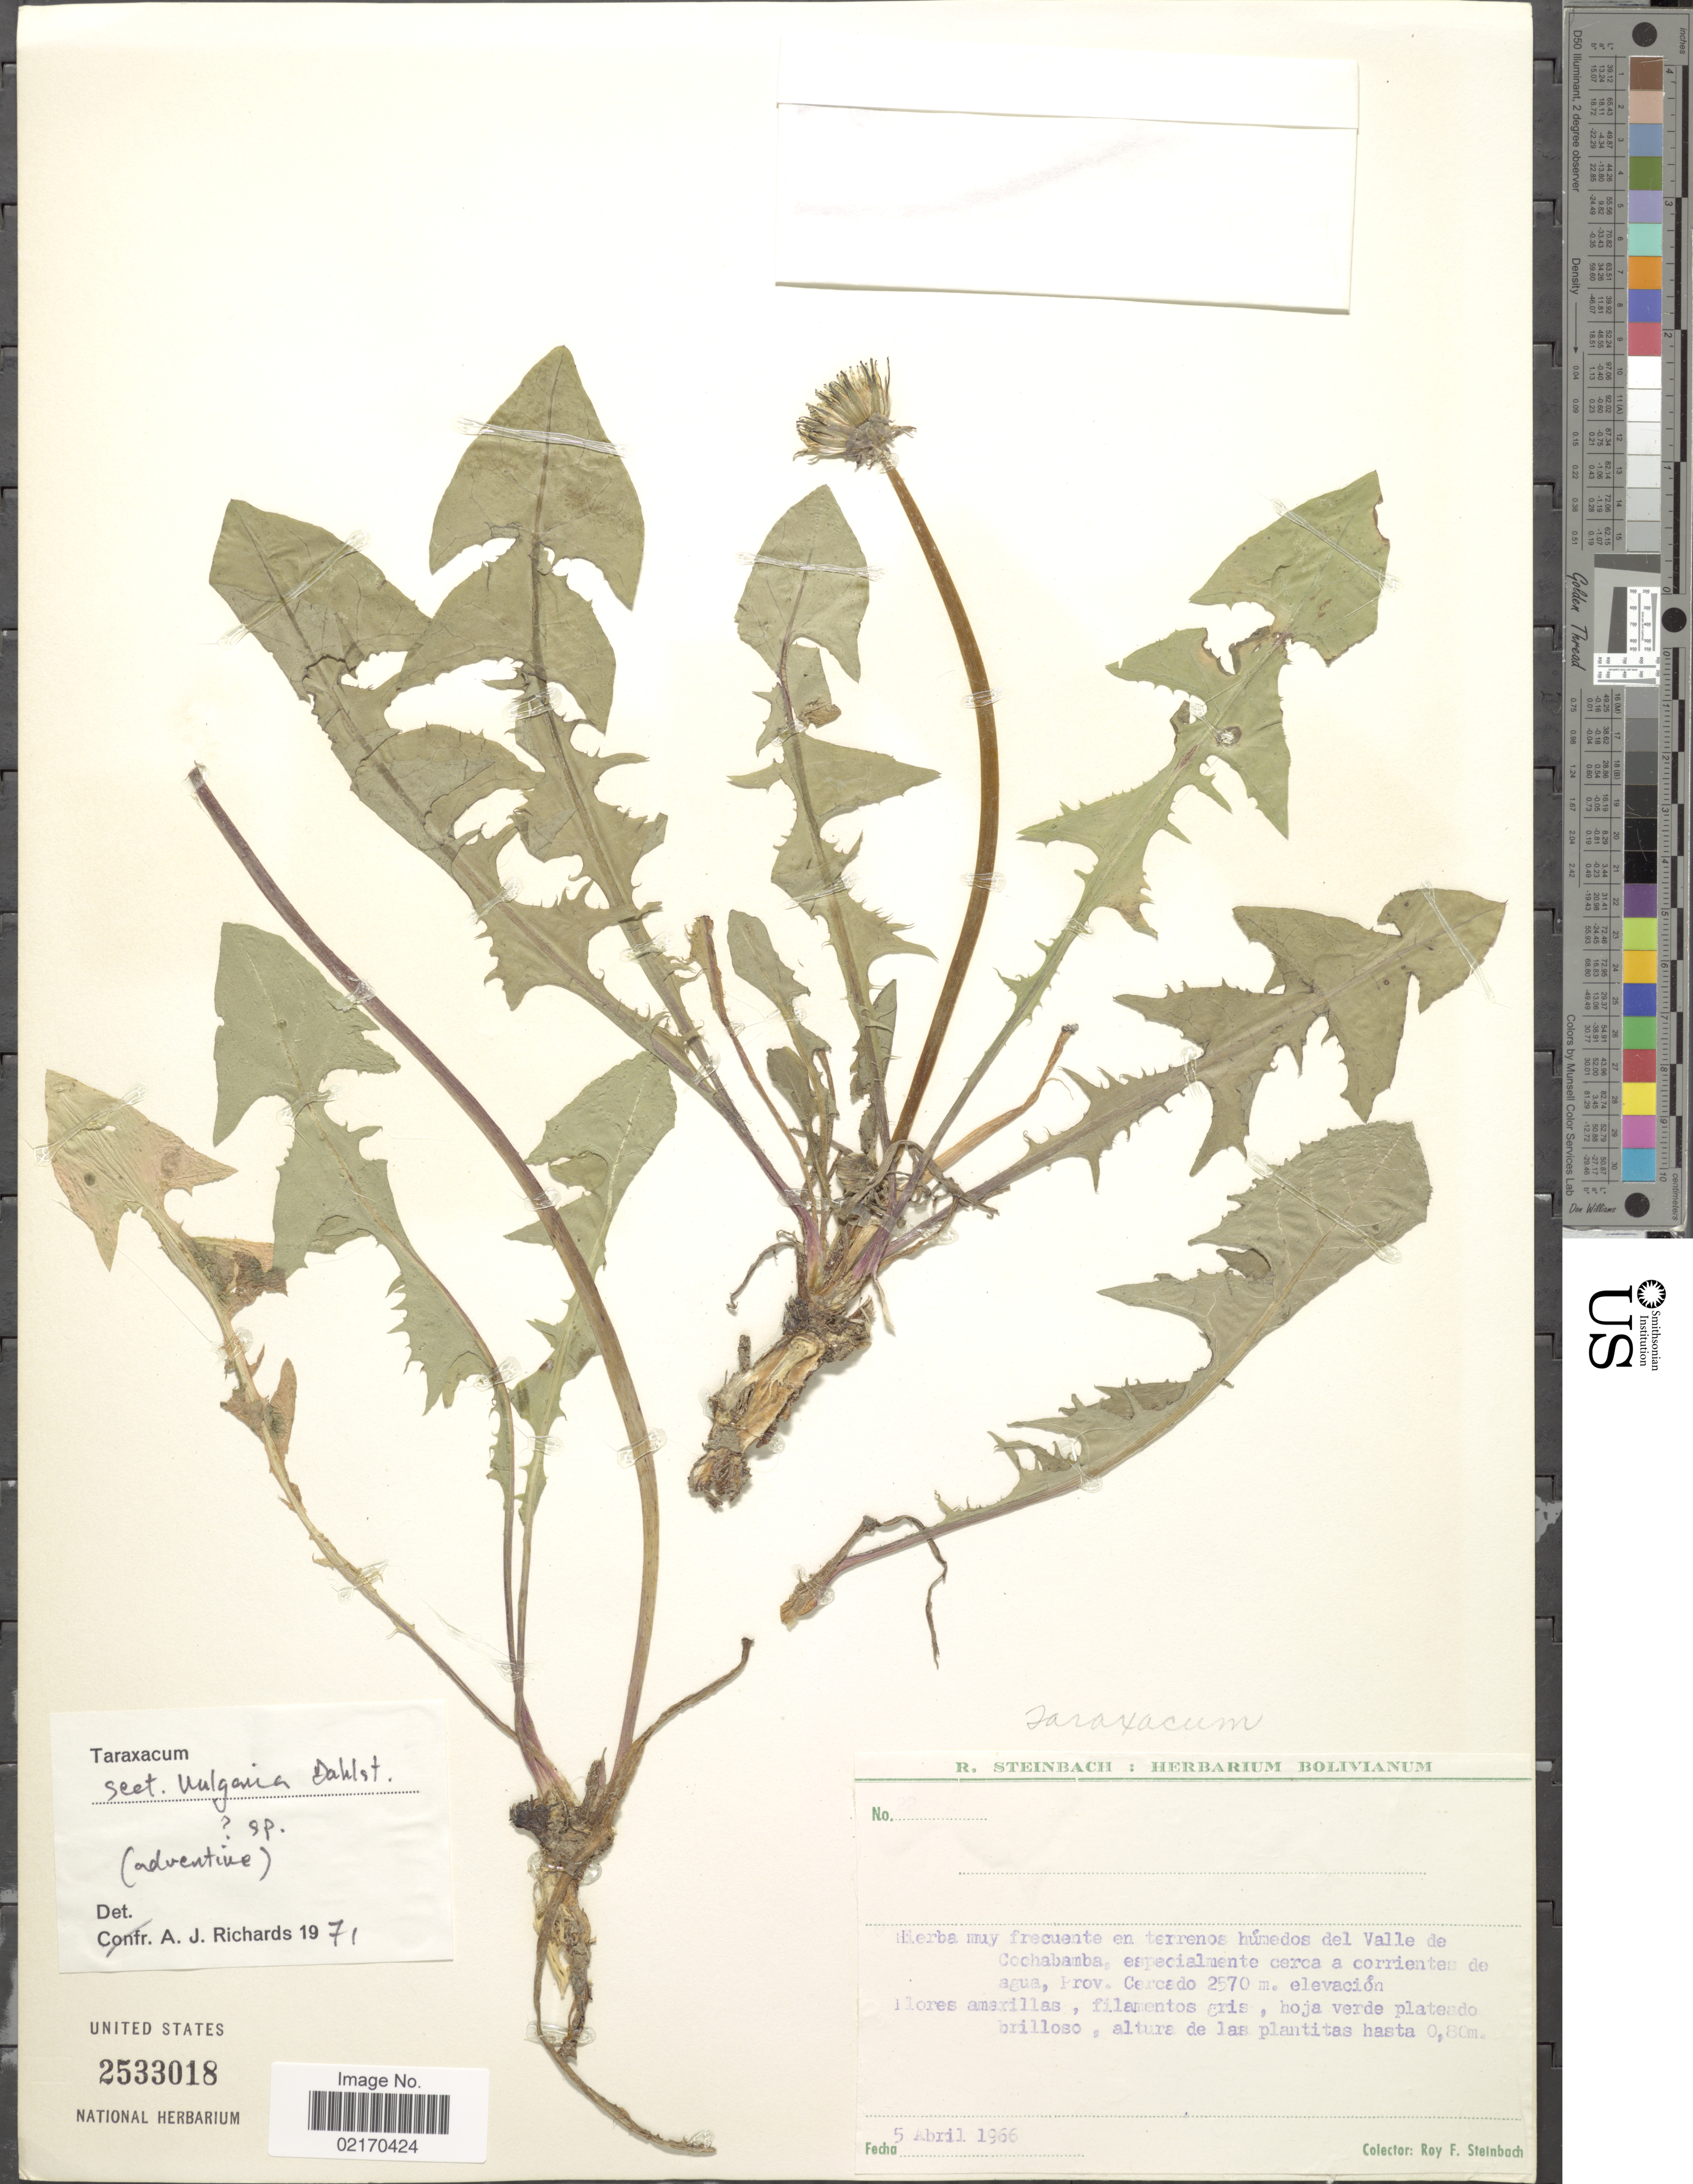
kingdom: Plantae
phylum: Tracheophyta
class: Magnoliopsida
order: Asterales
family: Asteraceae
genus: Taraxacum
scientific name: Taraxacum officinale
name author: G.H. Weber ex F.H. Wigg.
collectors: R. F. Steinbach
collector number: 22*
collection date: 1966-04-05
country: Bolivia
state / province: Cochabamba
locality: En terrenos humedos del Valle de Cochabamba, especialmente cerca a corrientes de agua, Prov. Cercado.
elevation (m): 2570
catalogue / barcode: US 2533018